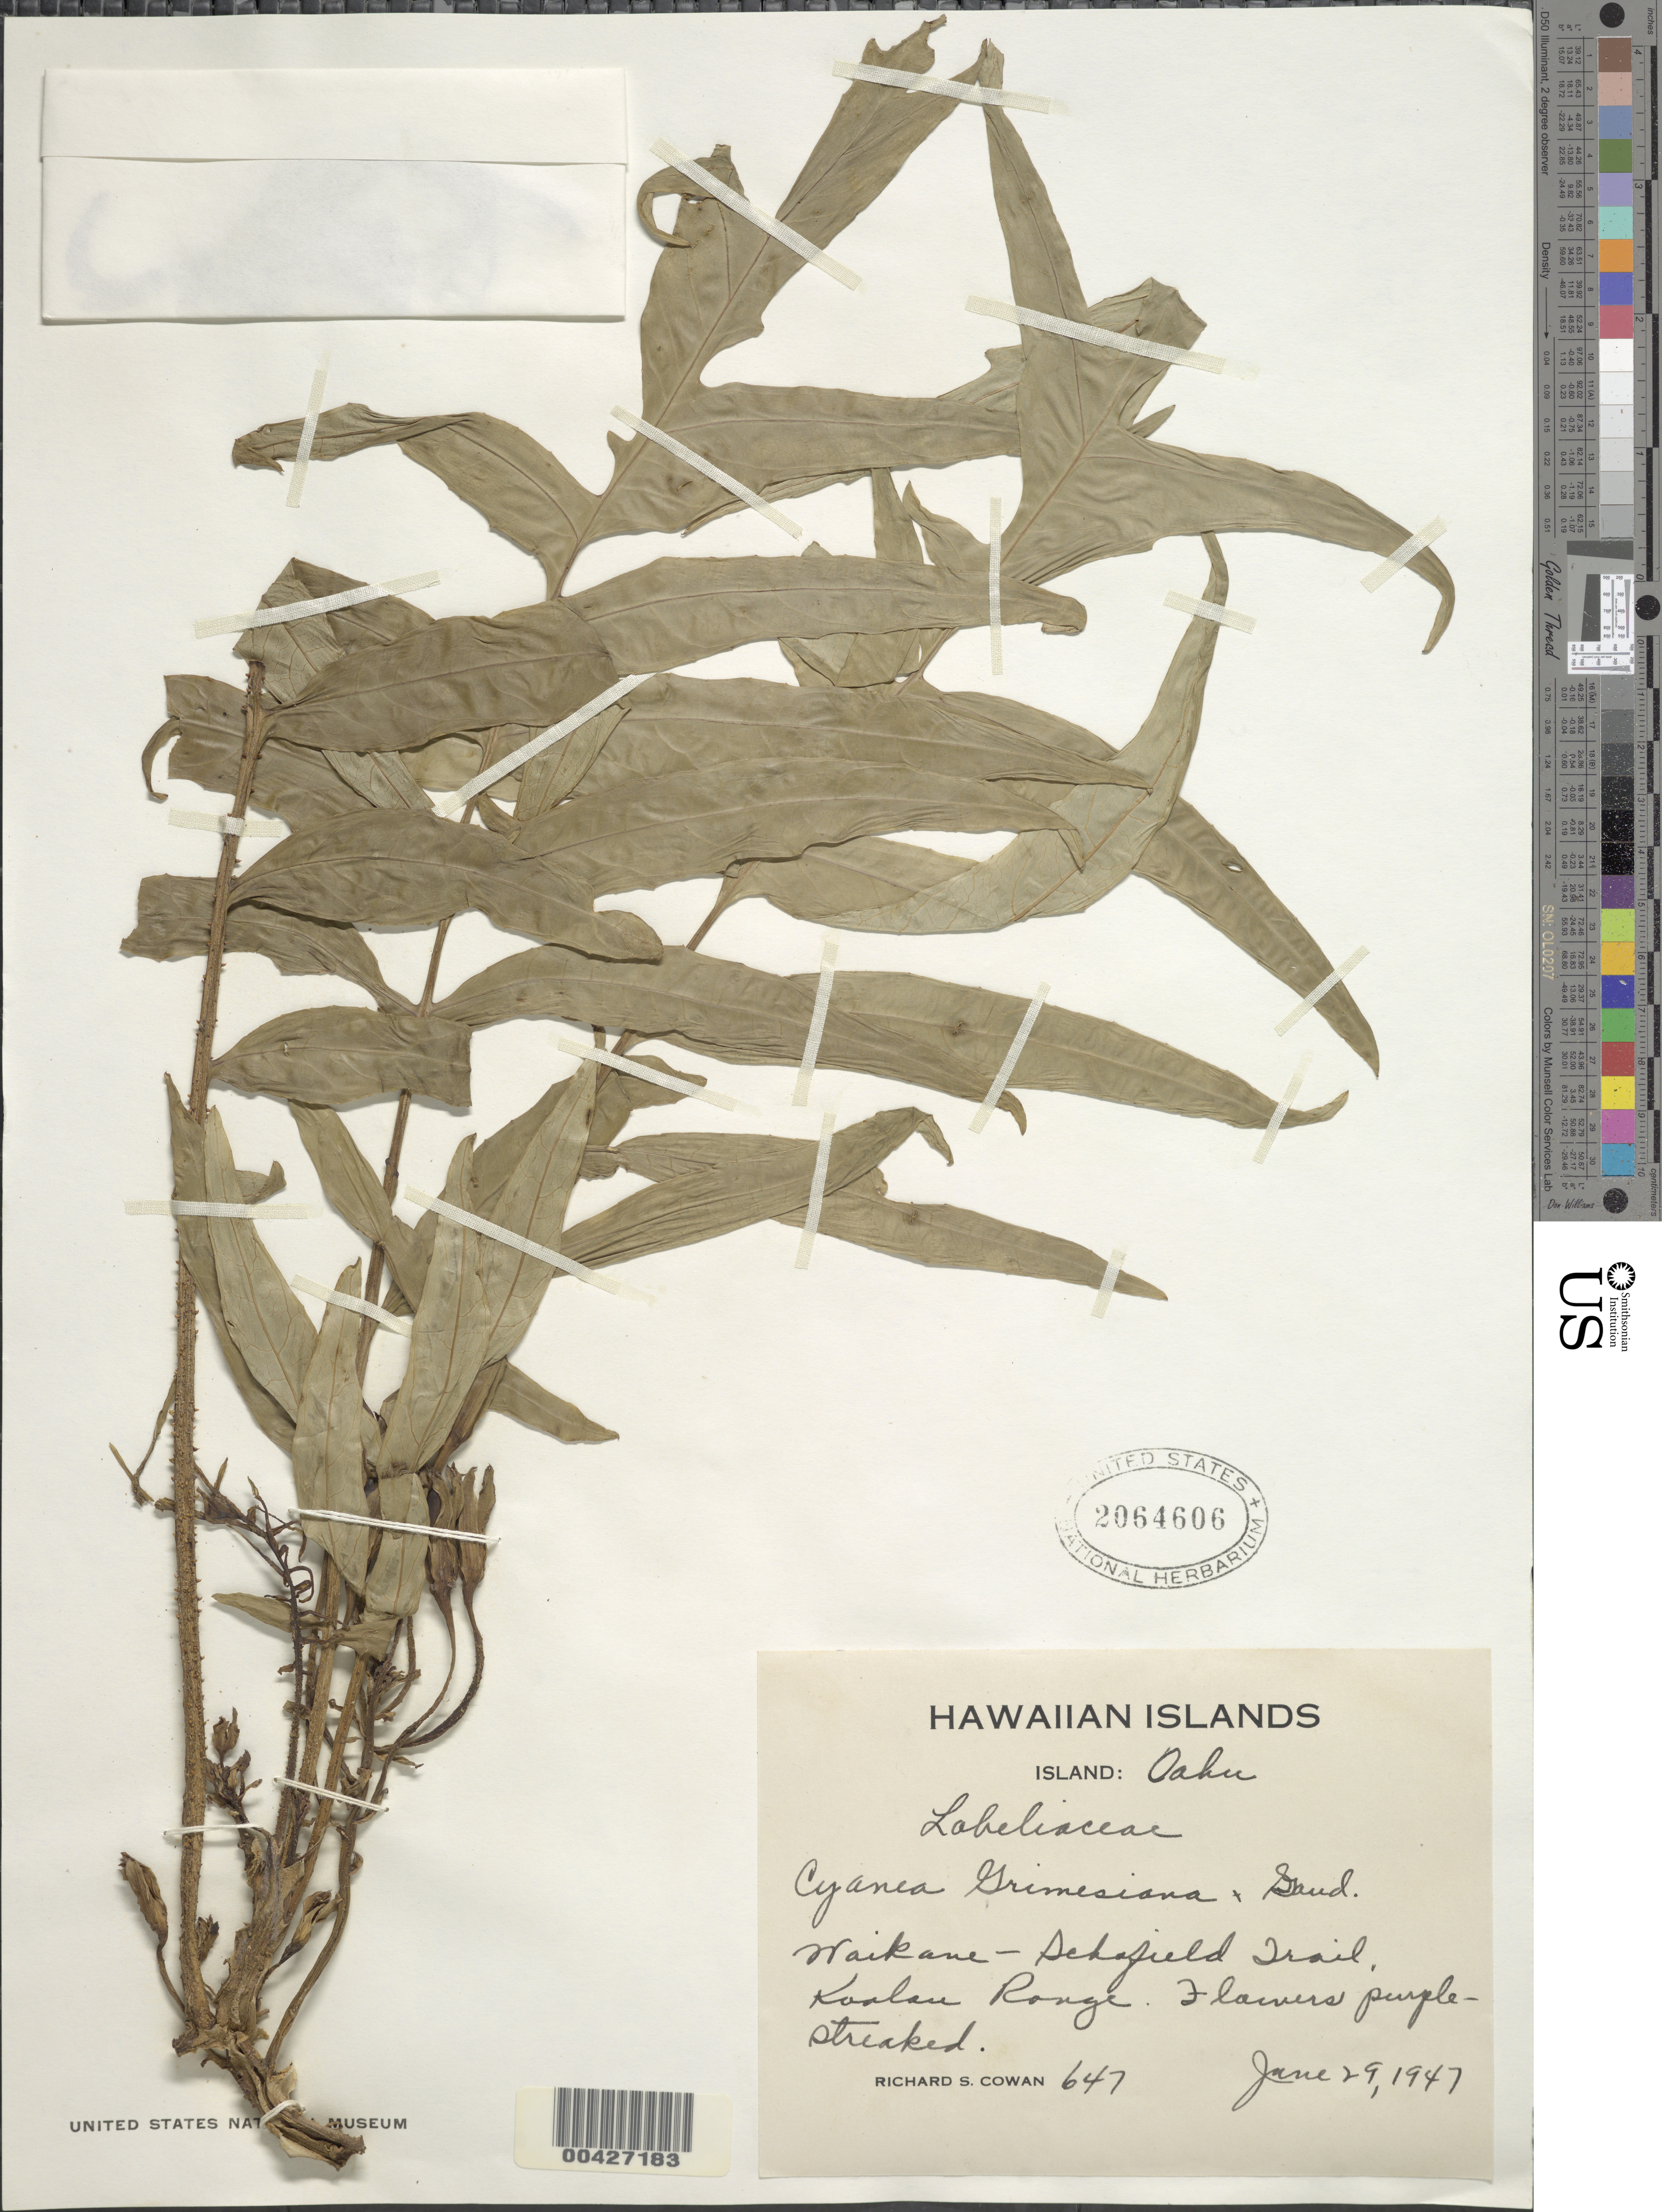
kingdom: Plantae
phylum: Tracheophyta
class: Magnoliopsida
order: Asterales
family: Campanulaceae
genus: Cyanea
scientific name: Cyanea grimesiana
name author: Gaudich.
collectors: R. S. Cowan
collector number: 647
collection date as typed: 29 Jun 1947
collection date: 1947-06-29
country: United States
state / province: Hawaii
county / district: Honolulu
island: Oahu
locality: Schofield Trail, Koolau Range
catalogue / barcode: US 2064606